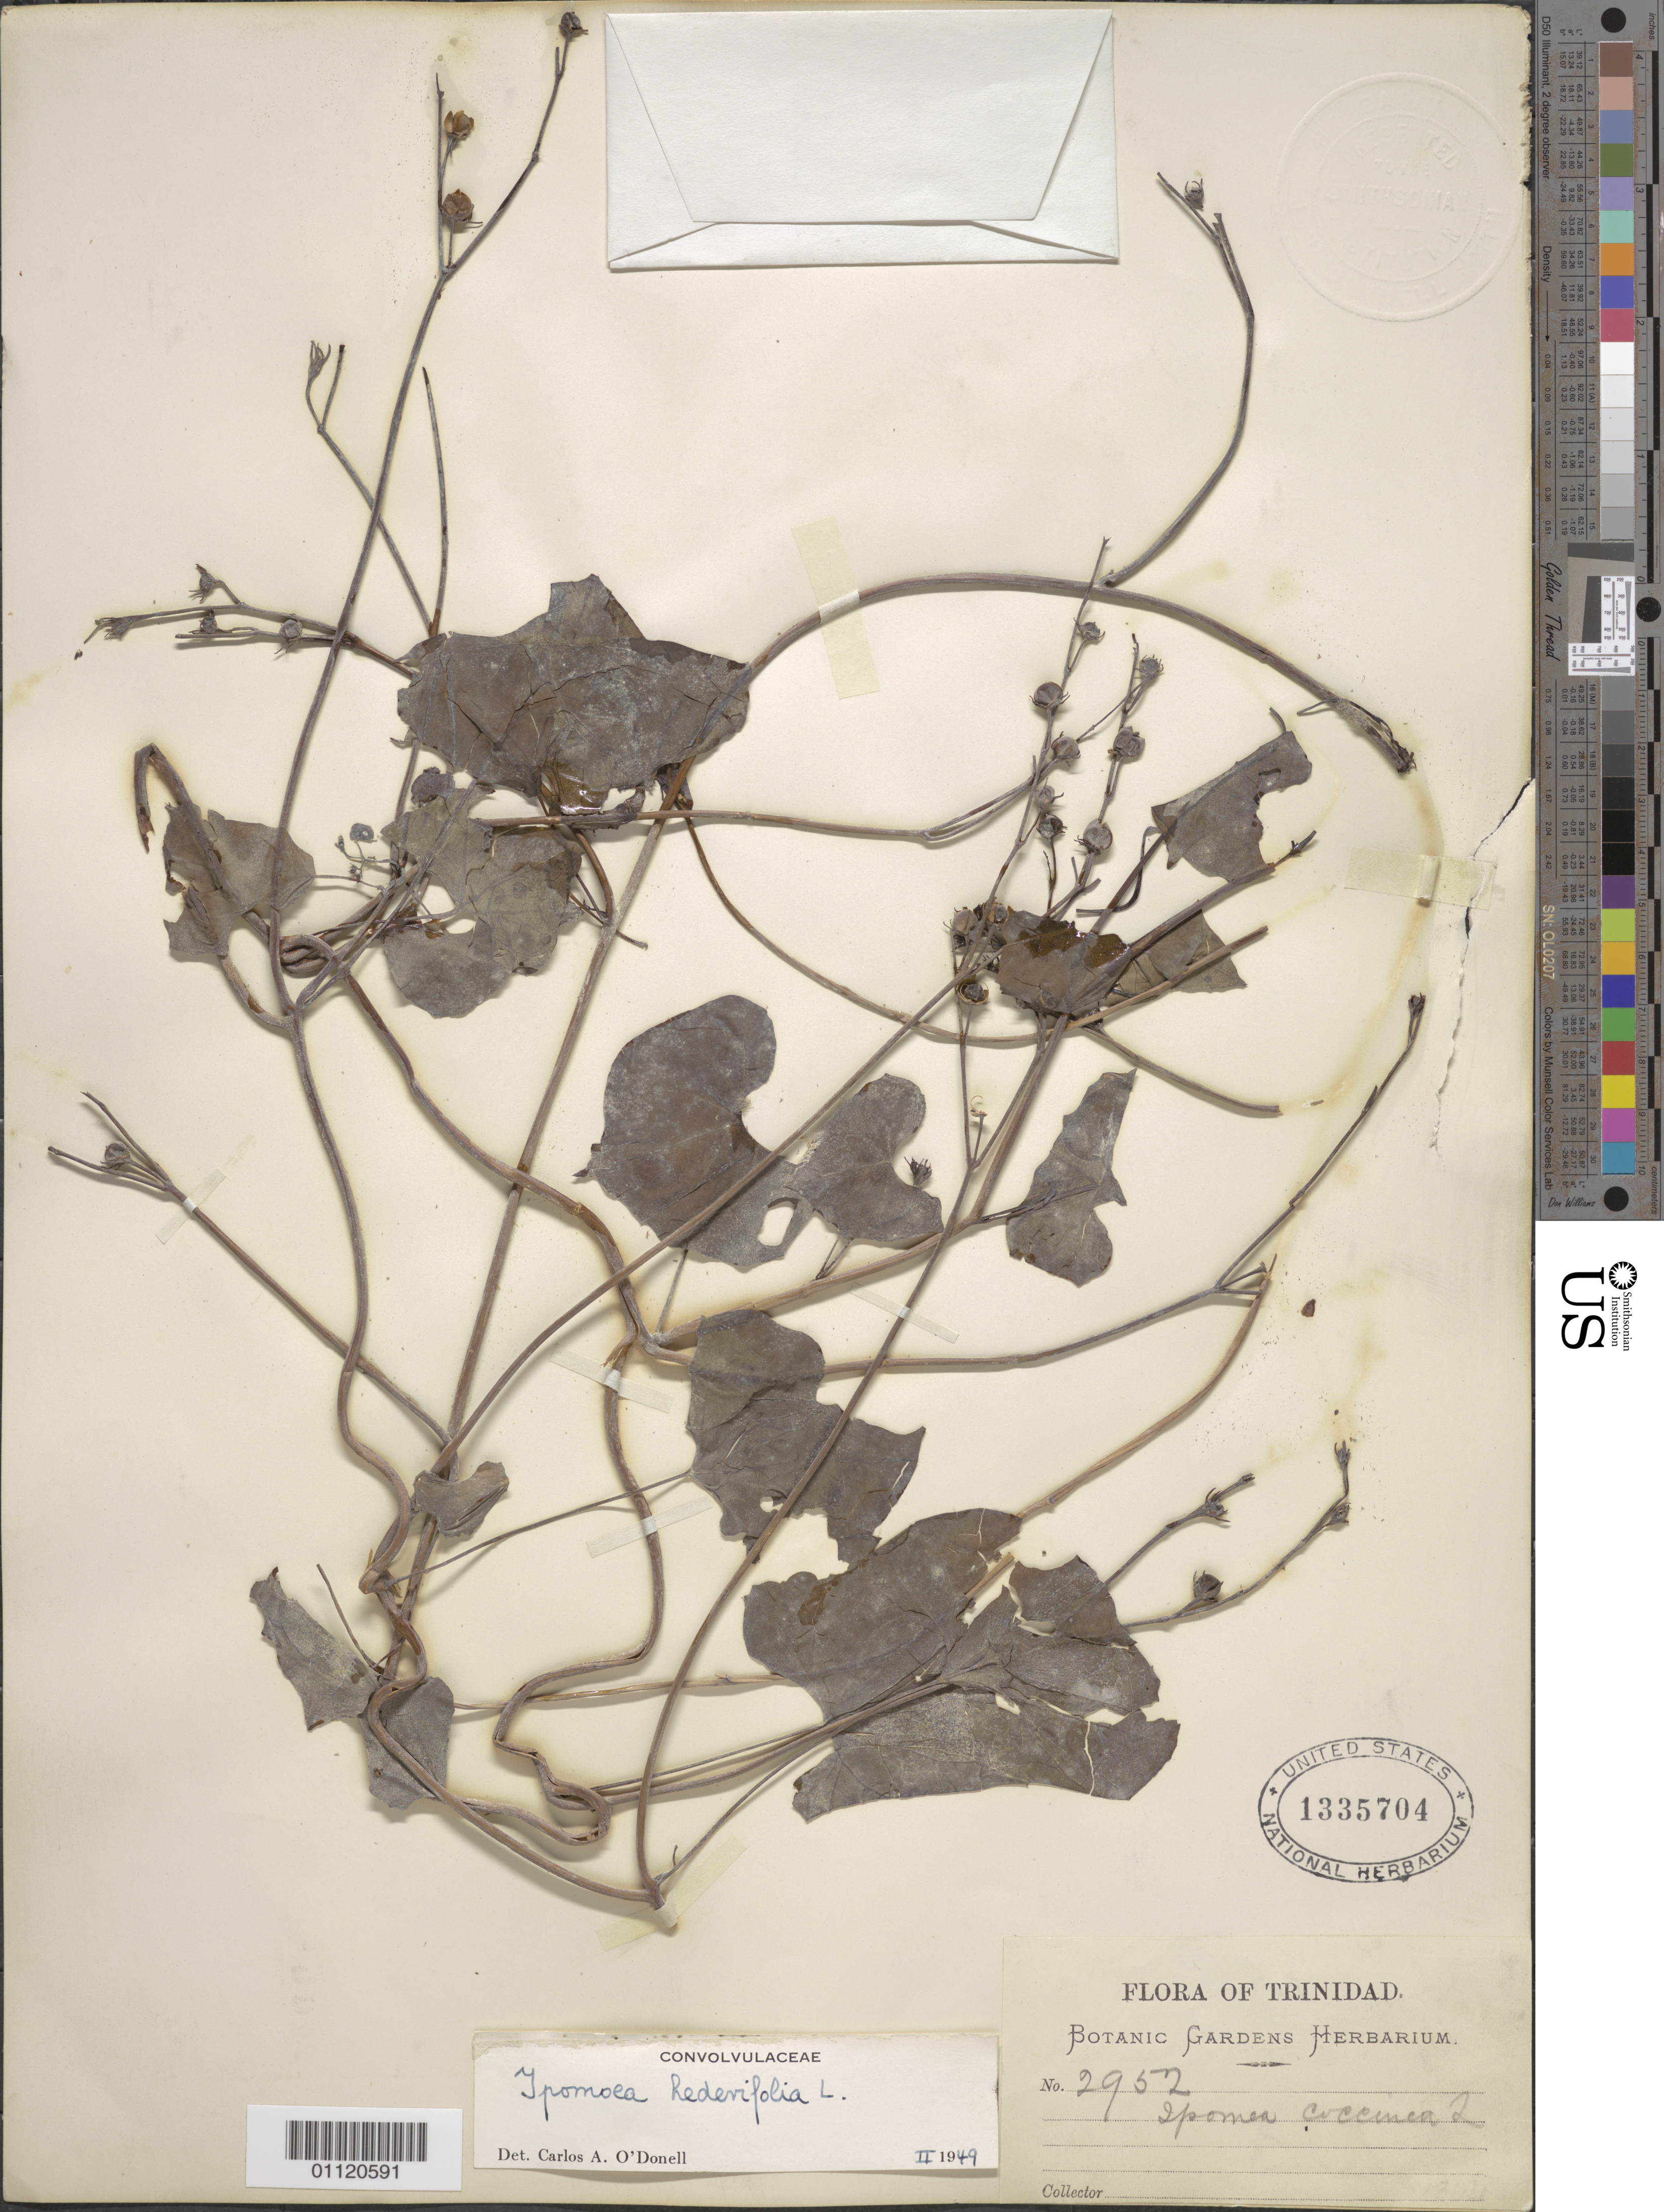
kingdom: Plantae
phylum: Tracheophyta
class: Magnoliopsida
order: Solanales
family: Convolvulaceae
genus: Ipomoea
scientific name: Ipomoea hederifolia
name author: L.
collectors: Botanic Gardens Herbarium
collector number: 2952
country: Trinidad and Tobago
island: Trinidad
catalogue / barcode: US 1335704